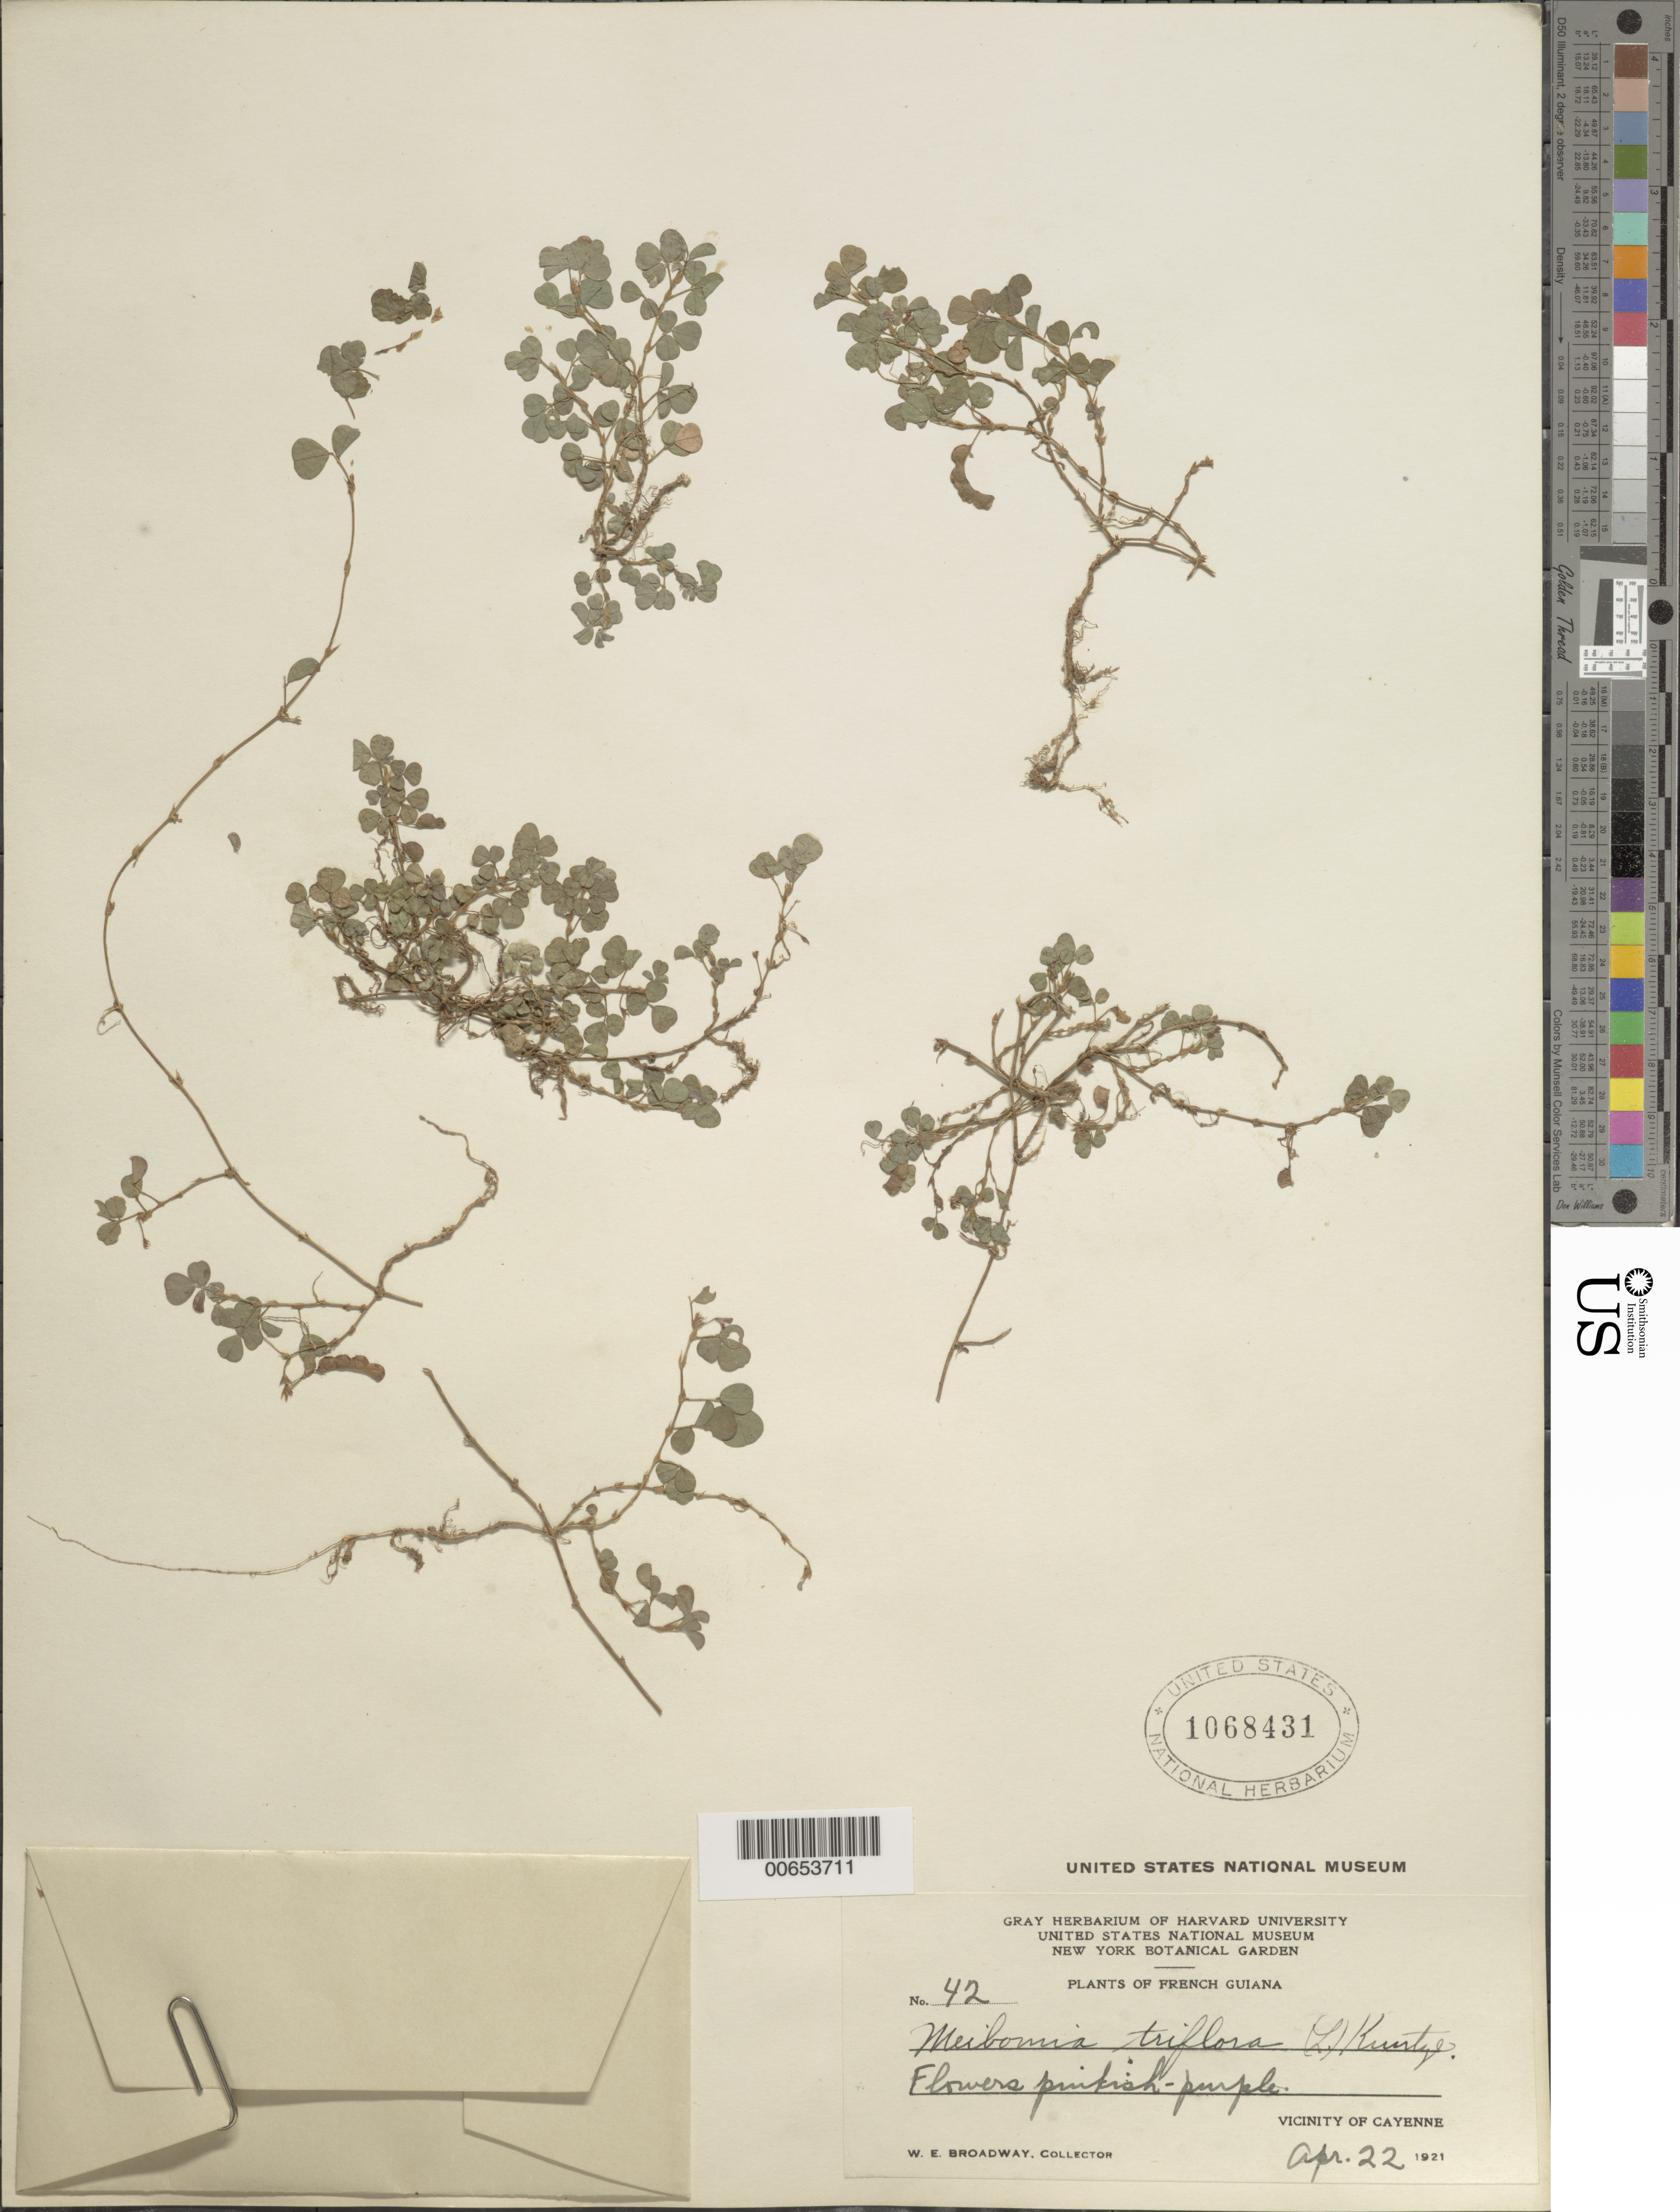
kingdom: Plantae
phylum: Tracheophyta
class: Magnoliopsida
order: Fabales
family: Fabaceae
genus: Grona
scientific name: Grona triflora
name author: (L.) H. Ohashi & K. Ohashi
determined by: Strong, Mark T., (BOT), Smithsonian Institution - National Museum of Natural History (UNITED STATES)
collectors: W. E. Broadway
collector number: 42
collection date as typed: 22-Apr-21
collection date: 1921-04-22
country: French Guiana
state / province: Cayenne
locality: Cayenne, vic.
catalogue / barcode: US 1068431